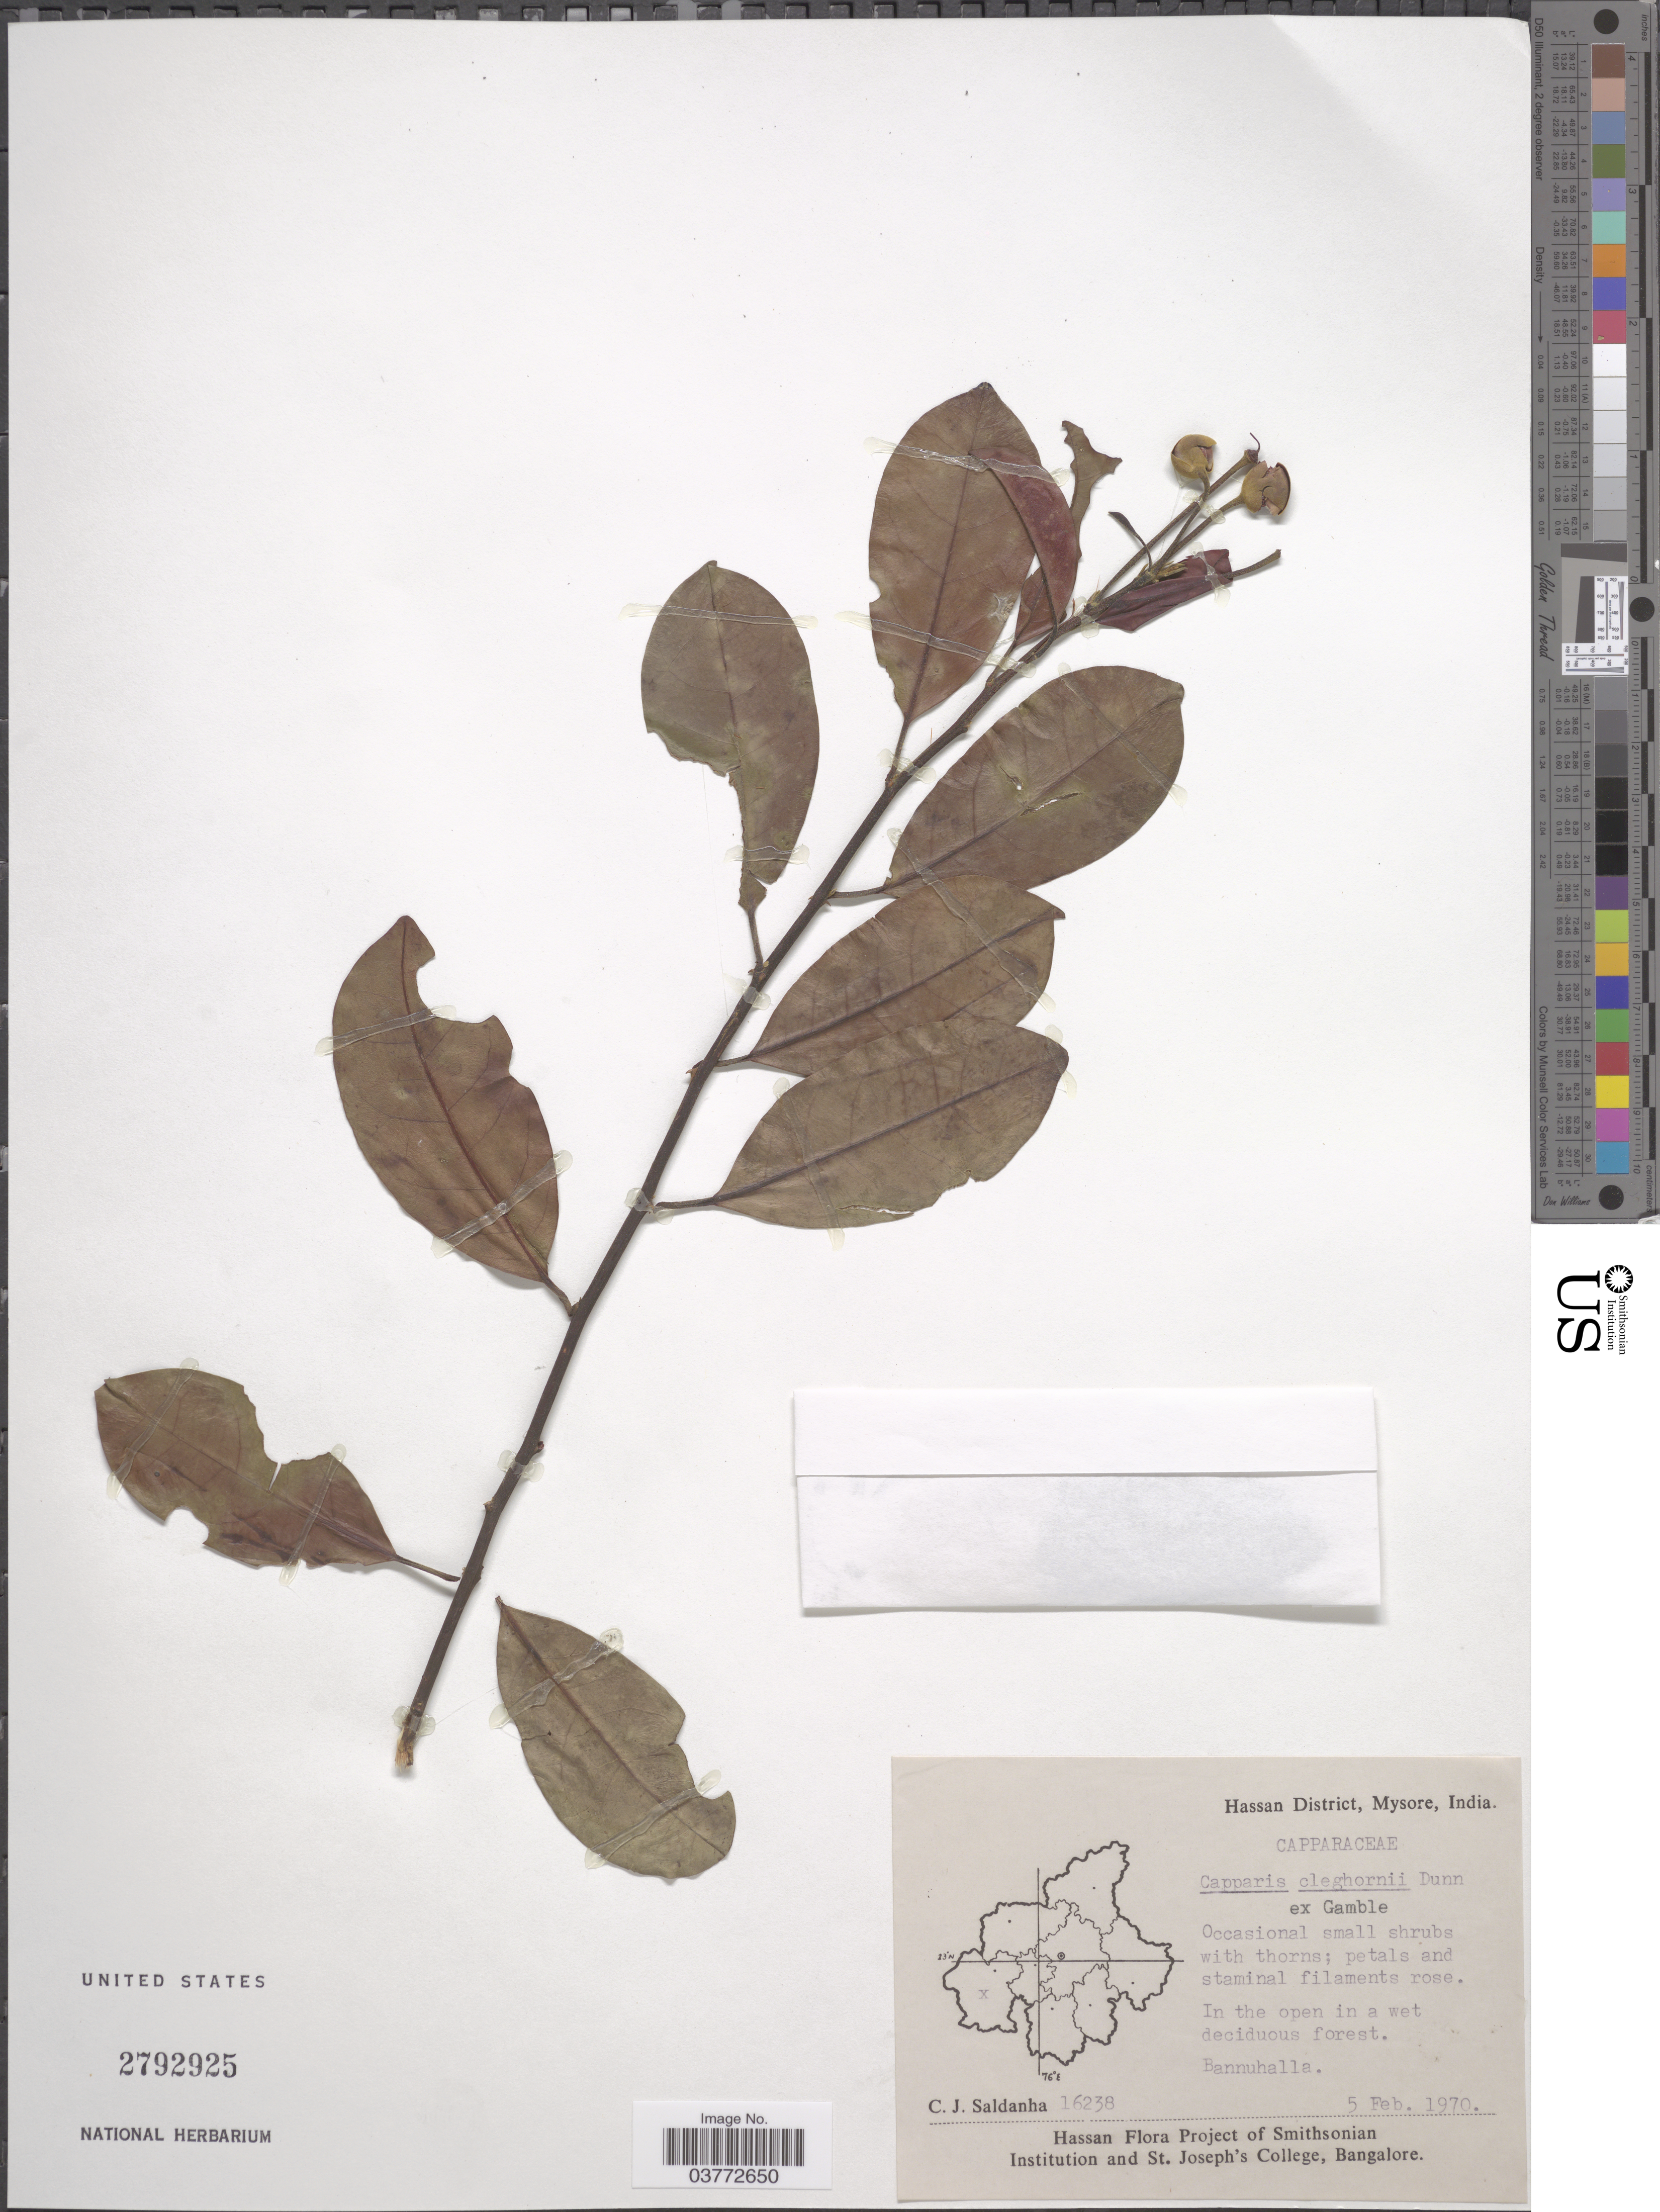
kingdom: Plantae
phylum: Tracheophyta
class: Magnoliopsida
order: Brassicales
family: Capparaceae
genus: Capparis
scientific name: Capparis cleghornii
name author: Dunn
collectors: C. J. Saldanha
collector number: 16238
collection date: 1970-02-05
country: India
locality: Hassan District, Mysore. Bannuhalla.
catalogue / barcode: US 2792925